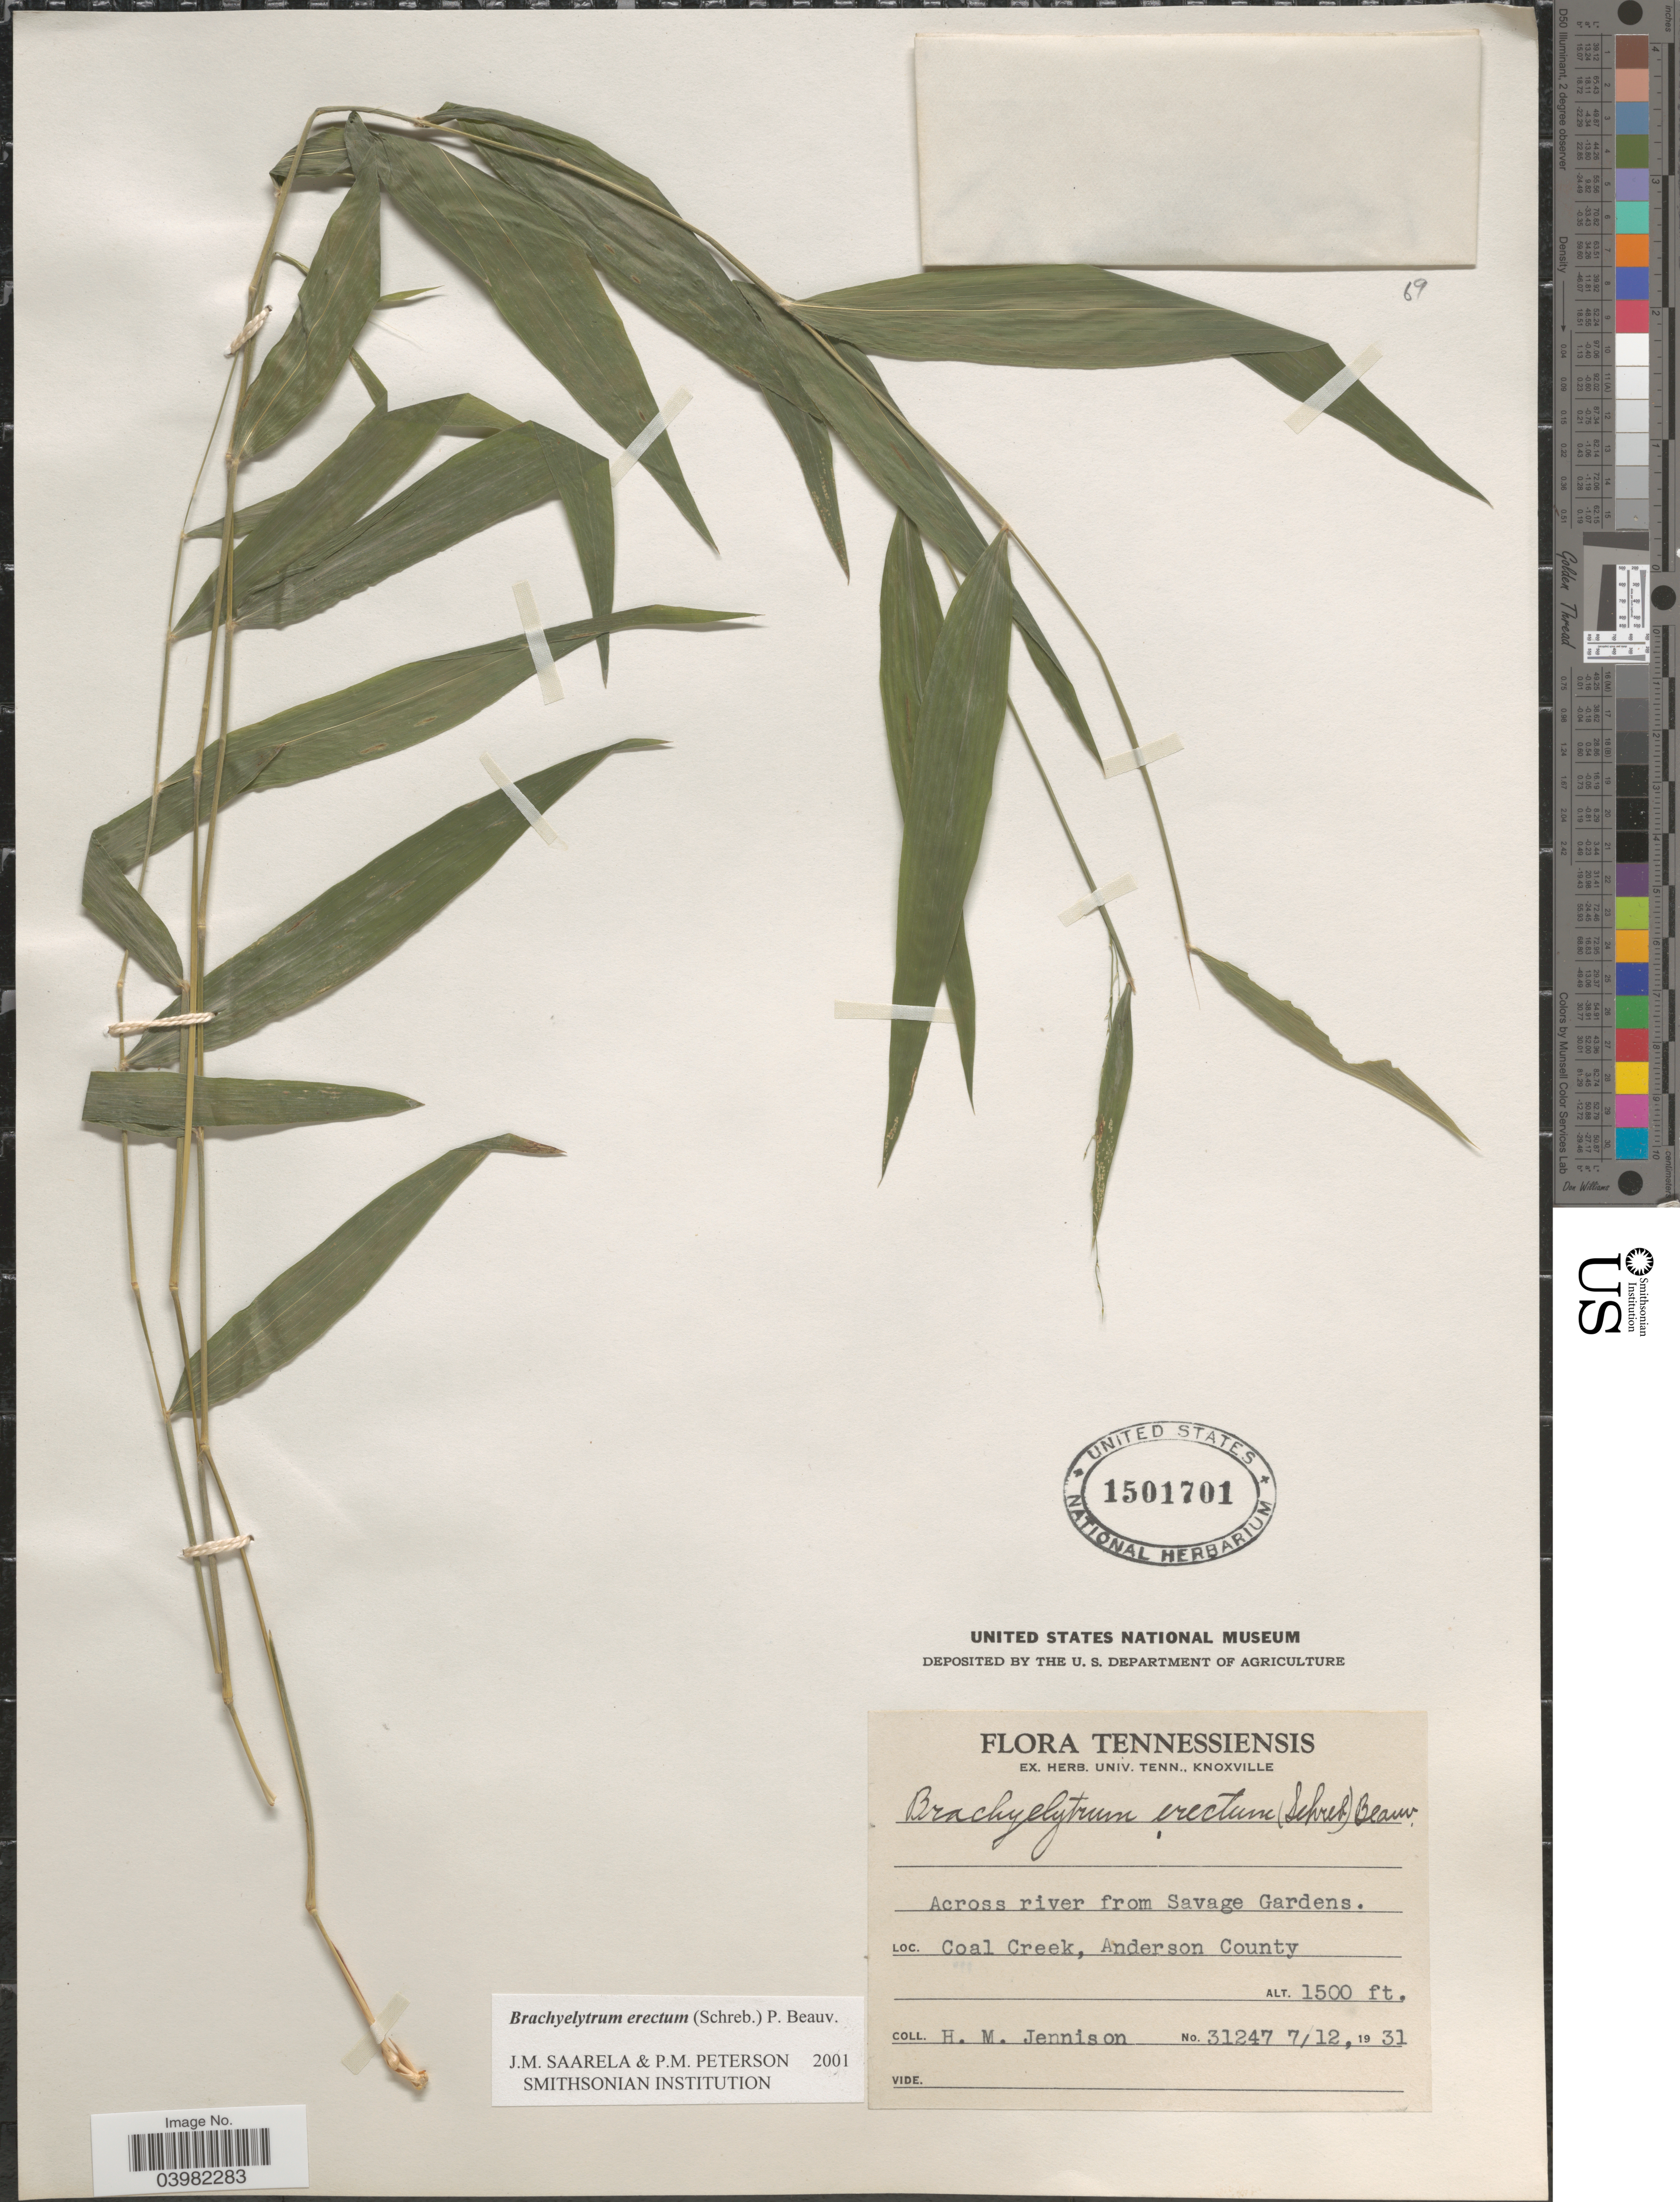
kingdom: Plantae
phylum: Tracheophyta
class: Liliopsida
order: Poales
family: Poaceae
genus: Brachyelytrum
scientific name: Brachyelytrum erectum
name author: (Schreb.) P. Beauv.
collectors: H. Jennison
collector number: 31247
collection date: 1931-07-12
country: United States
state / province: Tennessee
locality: Across river from Savage Gardens. Coal Creek, Anderson County.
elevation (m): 457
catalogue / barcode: US 1501701